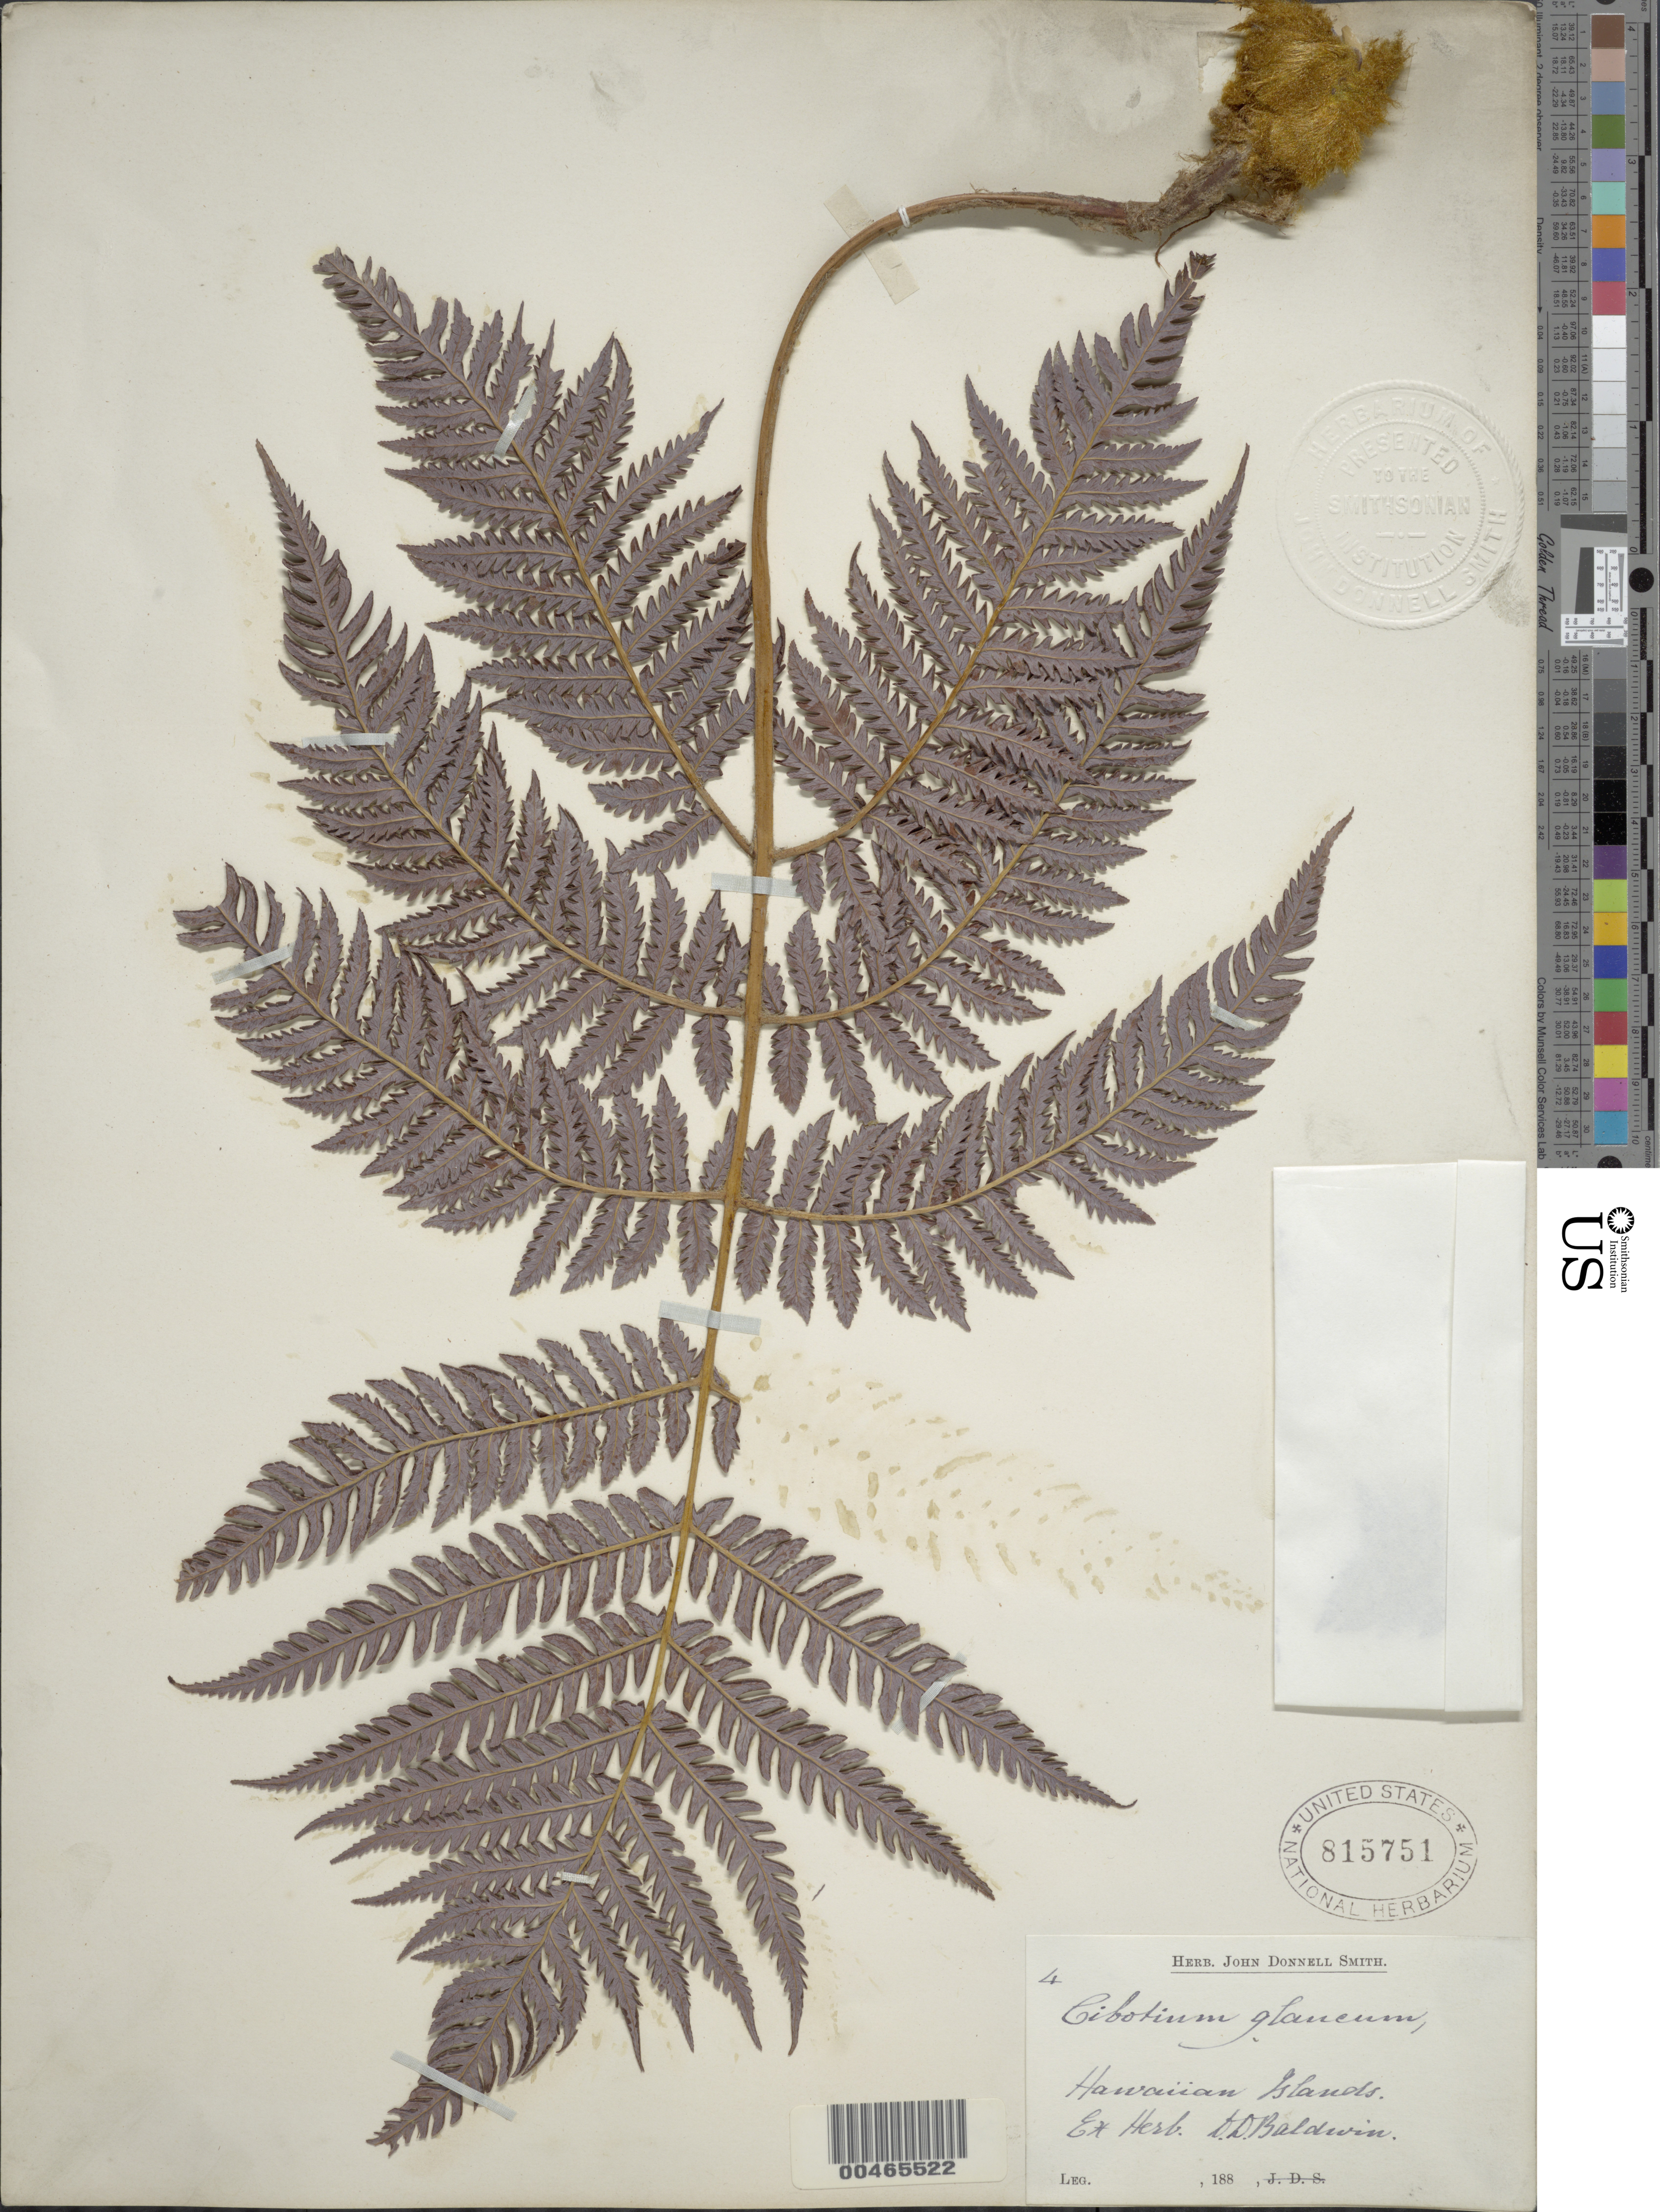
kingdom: Plantae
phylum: Tracheophyta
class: Polypodiopsida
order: Cyatheales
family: Cibotiaceae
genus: Cibotium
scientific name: Cibotium glaucum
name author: (Sm.) Hook. & Arn.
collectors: D. Baldwin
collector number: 4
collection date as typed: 188-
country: United States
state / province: Hawaii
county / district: Hawaii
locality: Hawaiian Islands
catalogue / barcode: US 815751